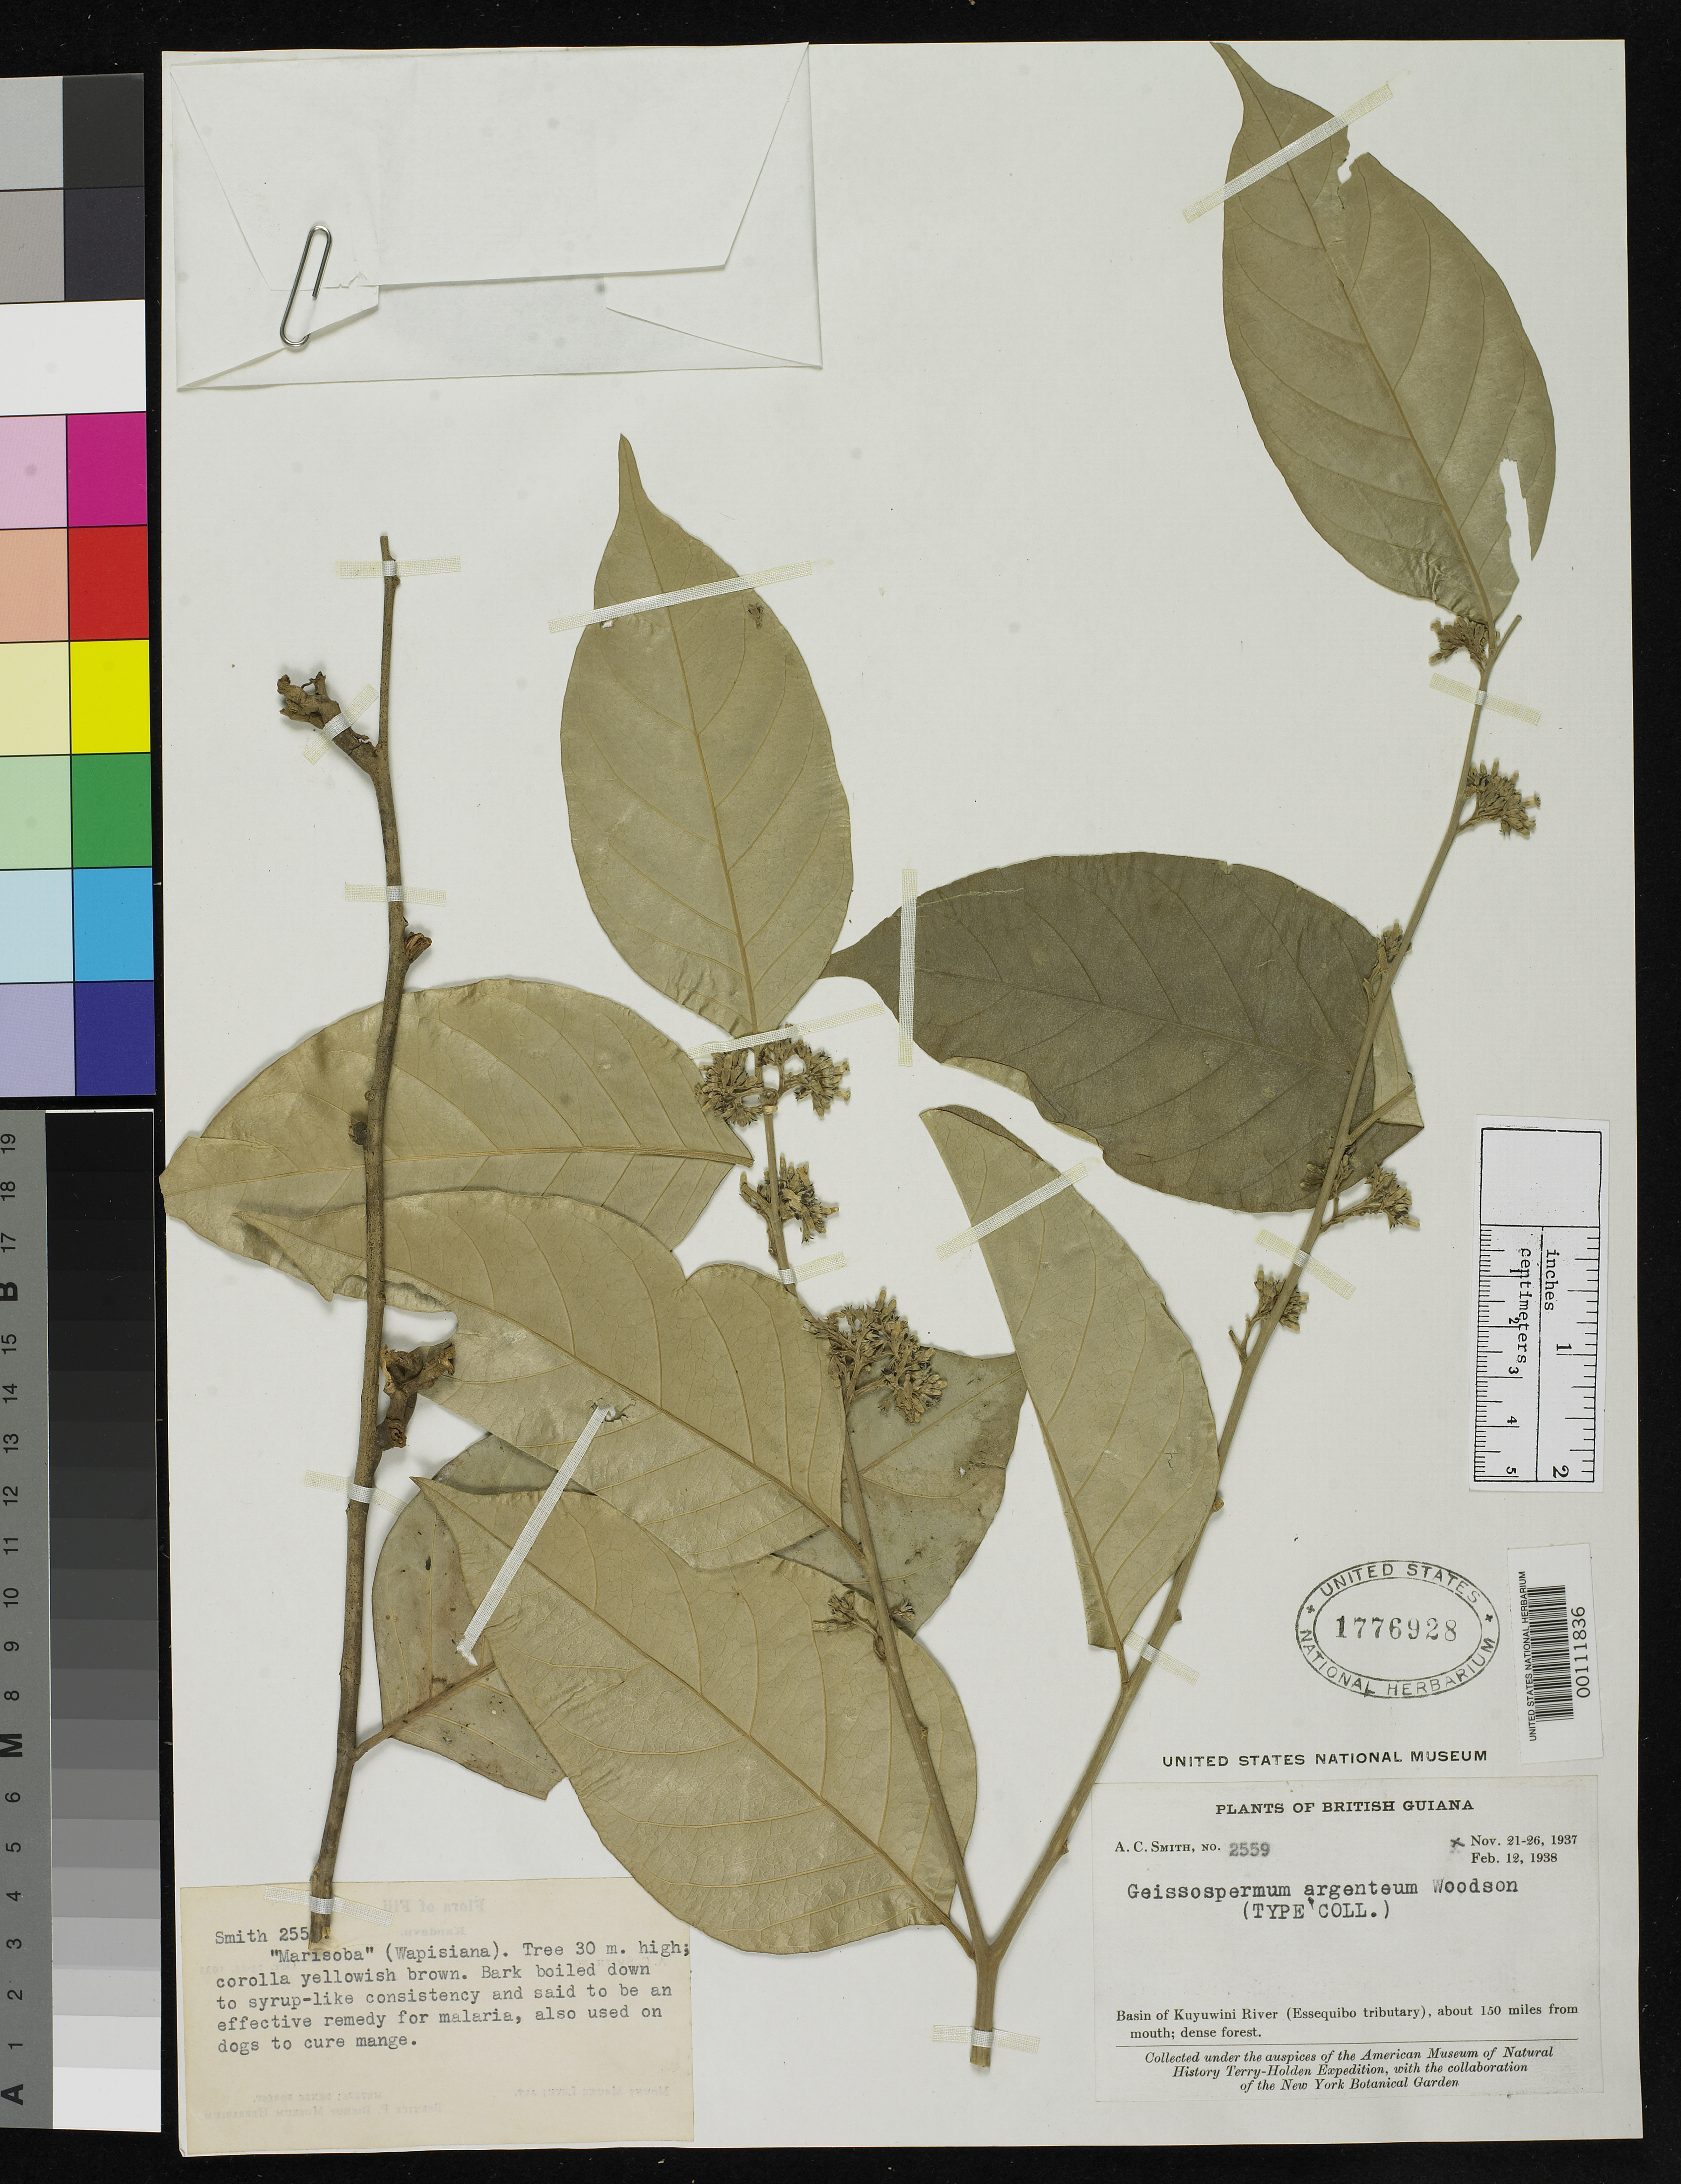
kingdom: Plantae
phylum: Tracheophyta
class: Magnoliopsida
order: Gentianales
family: Apocynaceae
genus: Geissospermum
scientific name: Geissospermum argenteum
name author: Woodson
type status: Isotype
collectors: A. C. Smith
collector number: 2559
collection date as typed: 22 Jan 1937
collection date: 1937-01-22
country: Guyana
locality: Basin of Kuyuwini (Essequibo tributary), ca. 150 mi from mouth.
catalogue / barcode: US 1776928